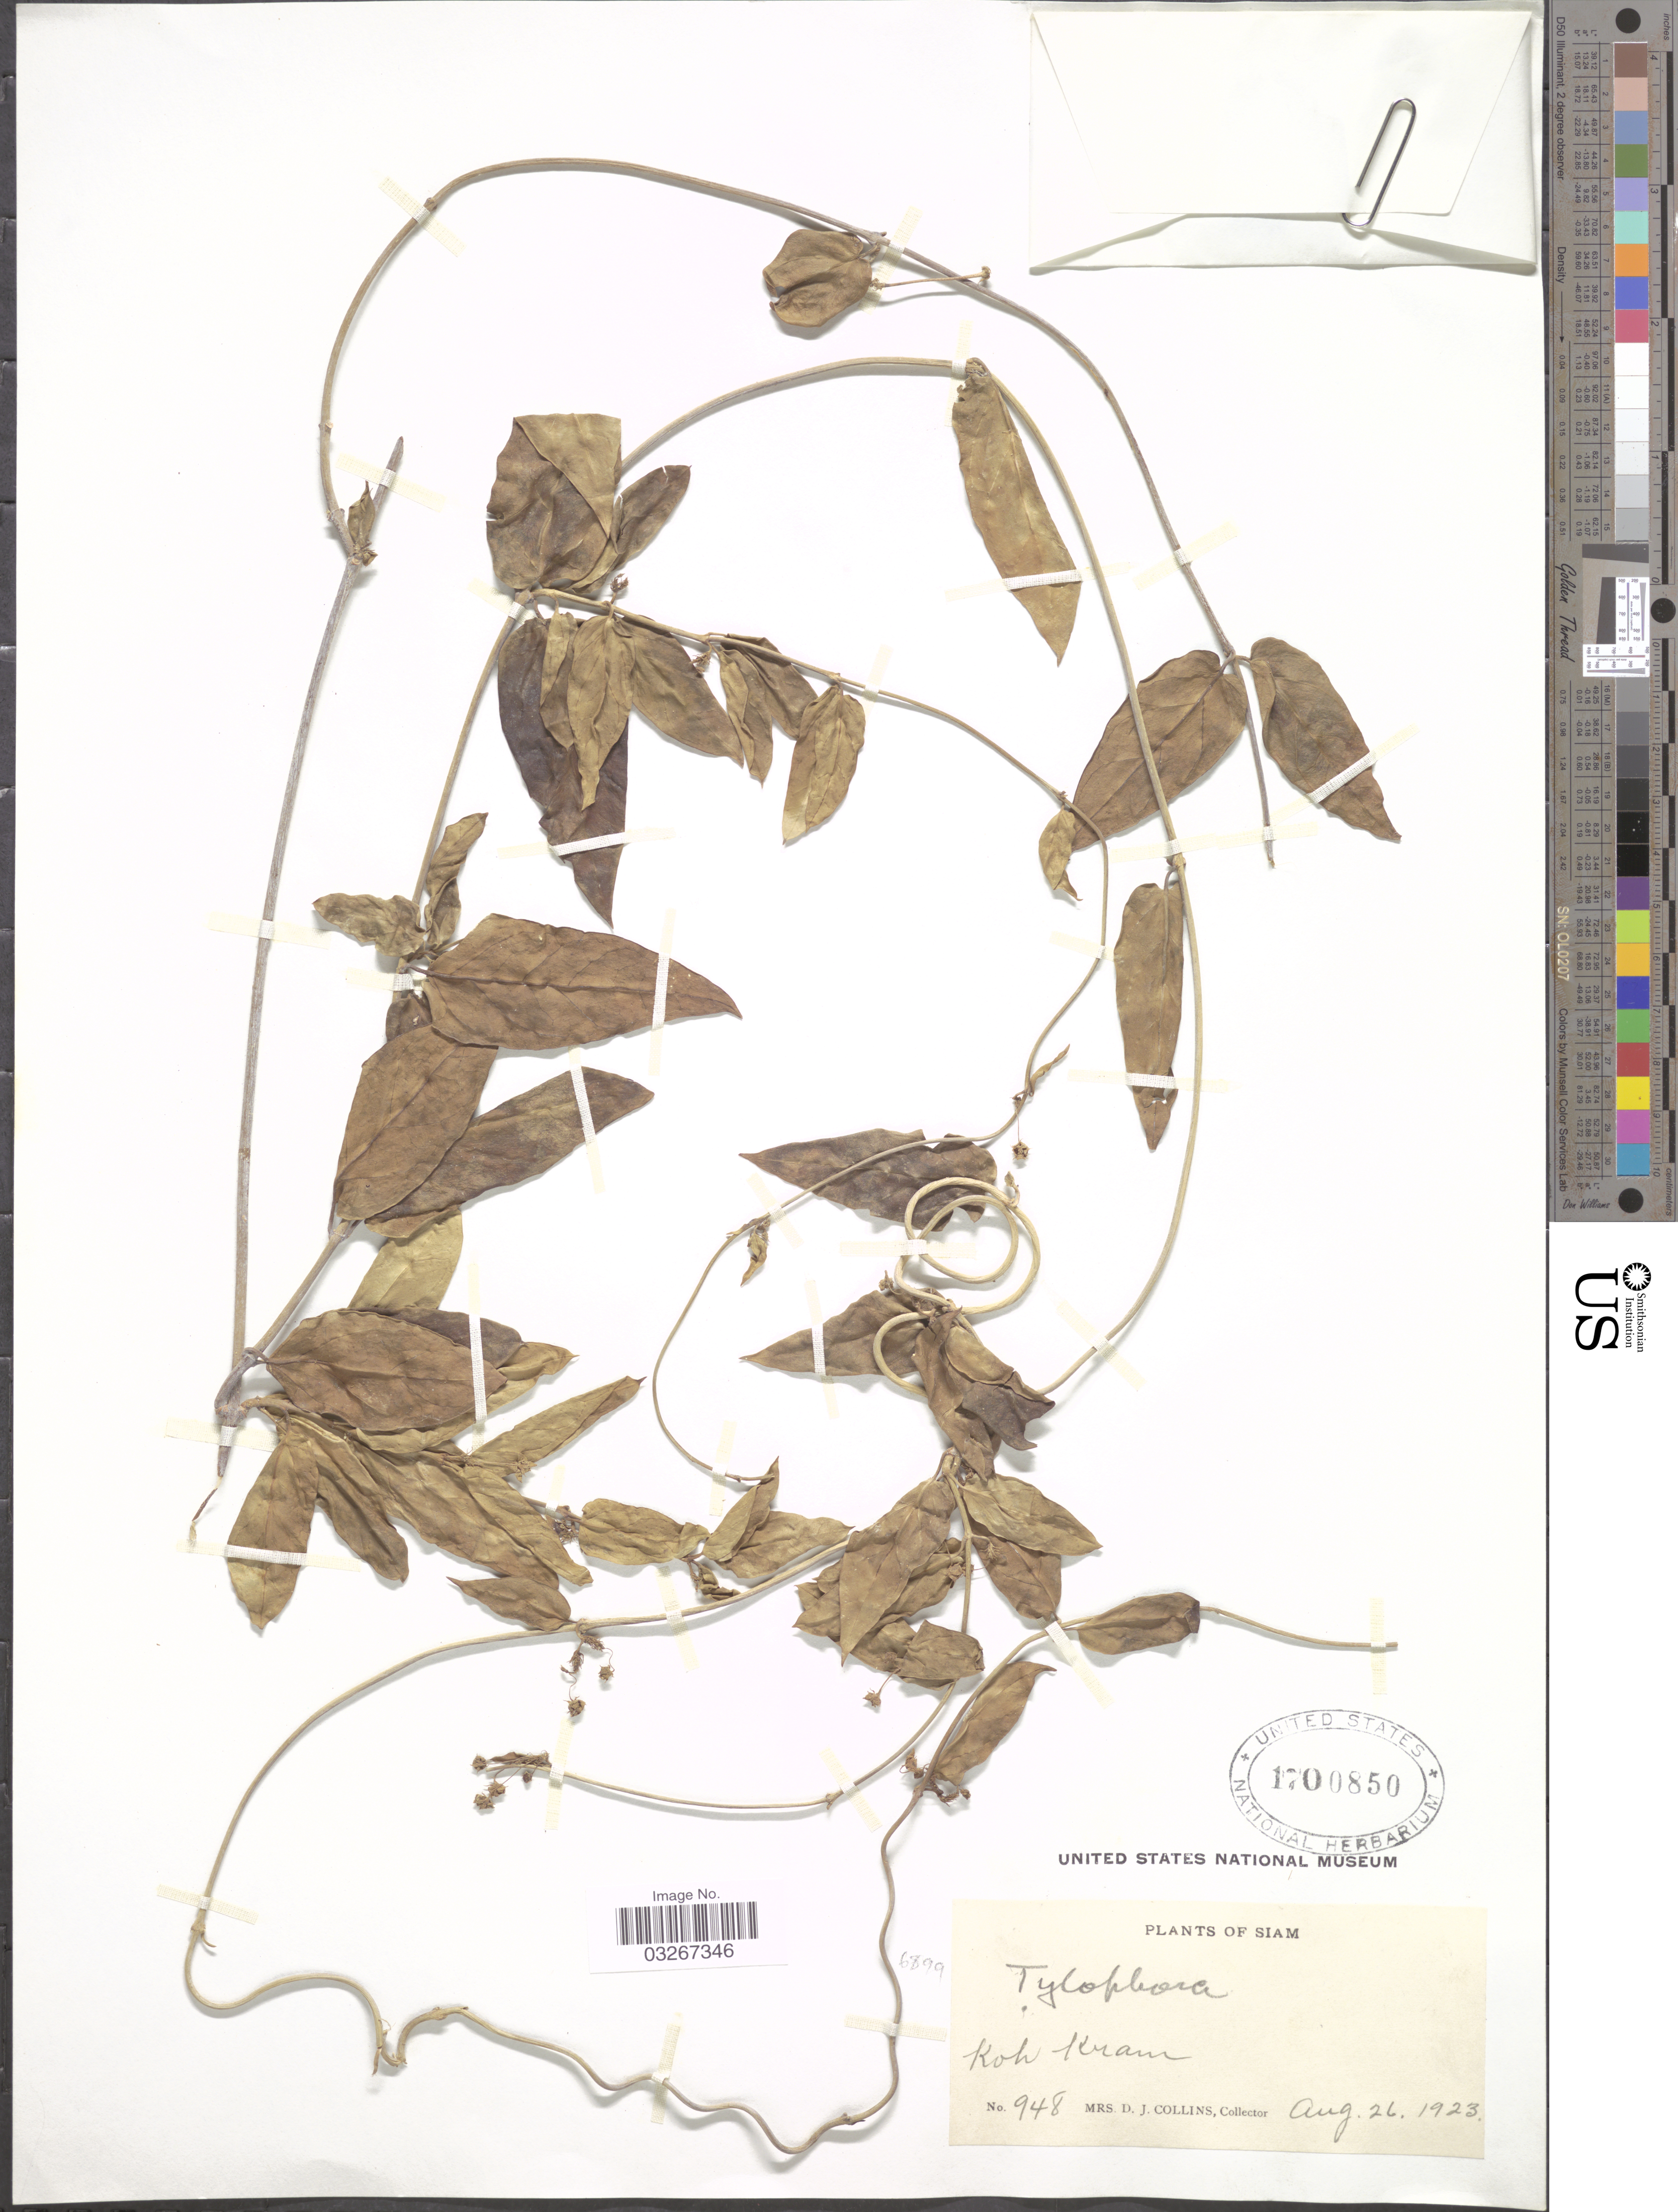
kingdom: Plantae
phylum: Tracheophyta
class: Magnoliopsida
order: Gentianales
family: Apocynaceae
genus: Tylophora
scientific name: Tylophora sp.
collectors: Mrs. D. J. Collins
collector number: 948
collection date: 1923-08-26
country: Thailand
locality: Siam. Koh Kram.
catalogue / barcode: US 1700850